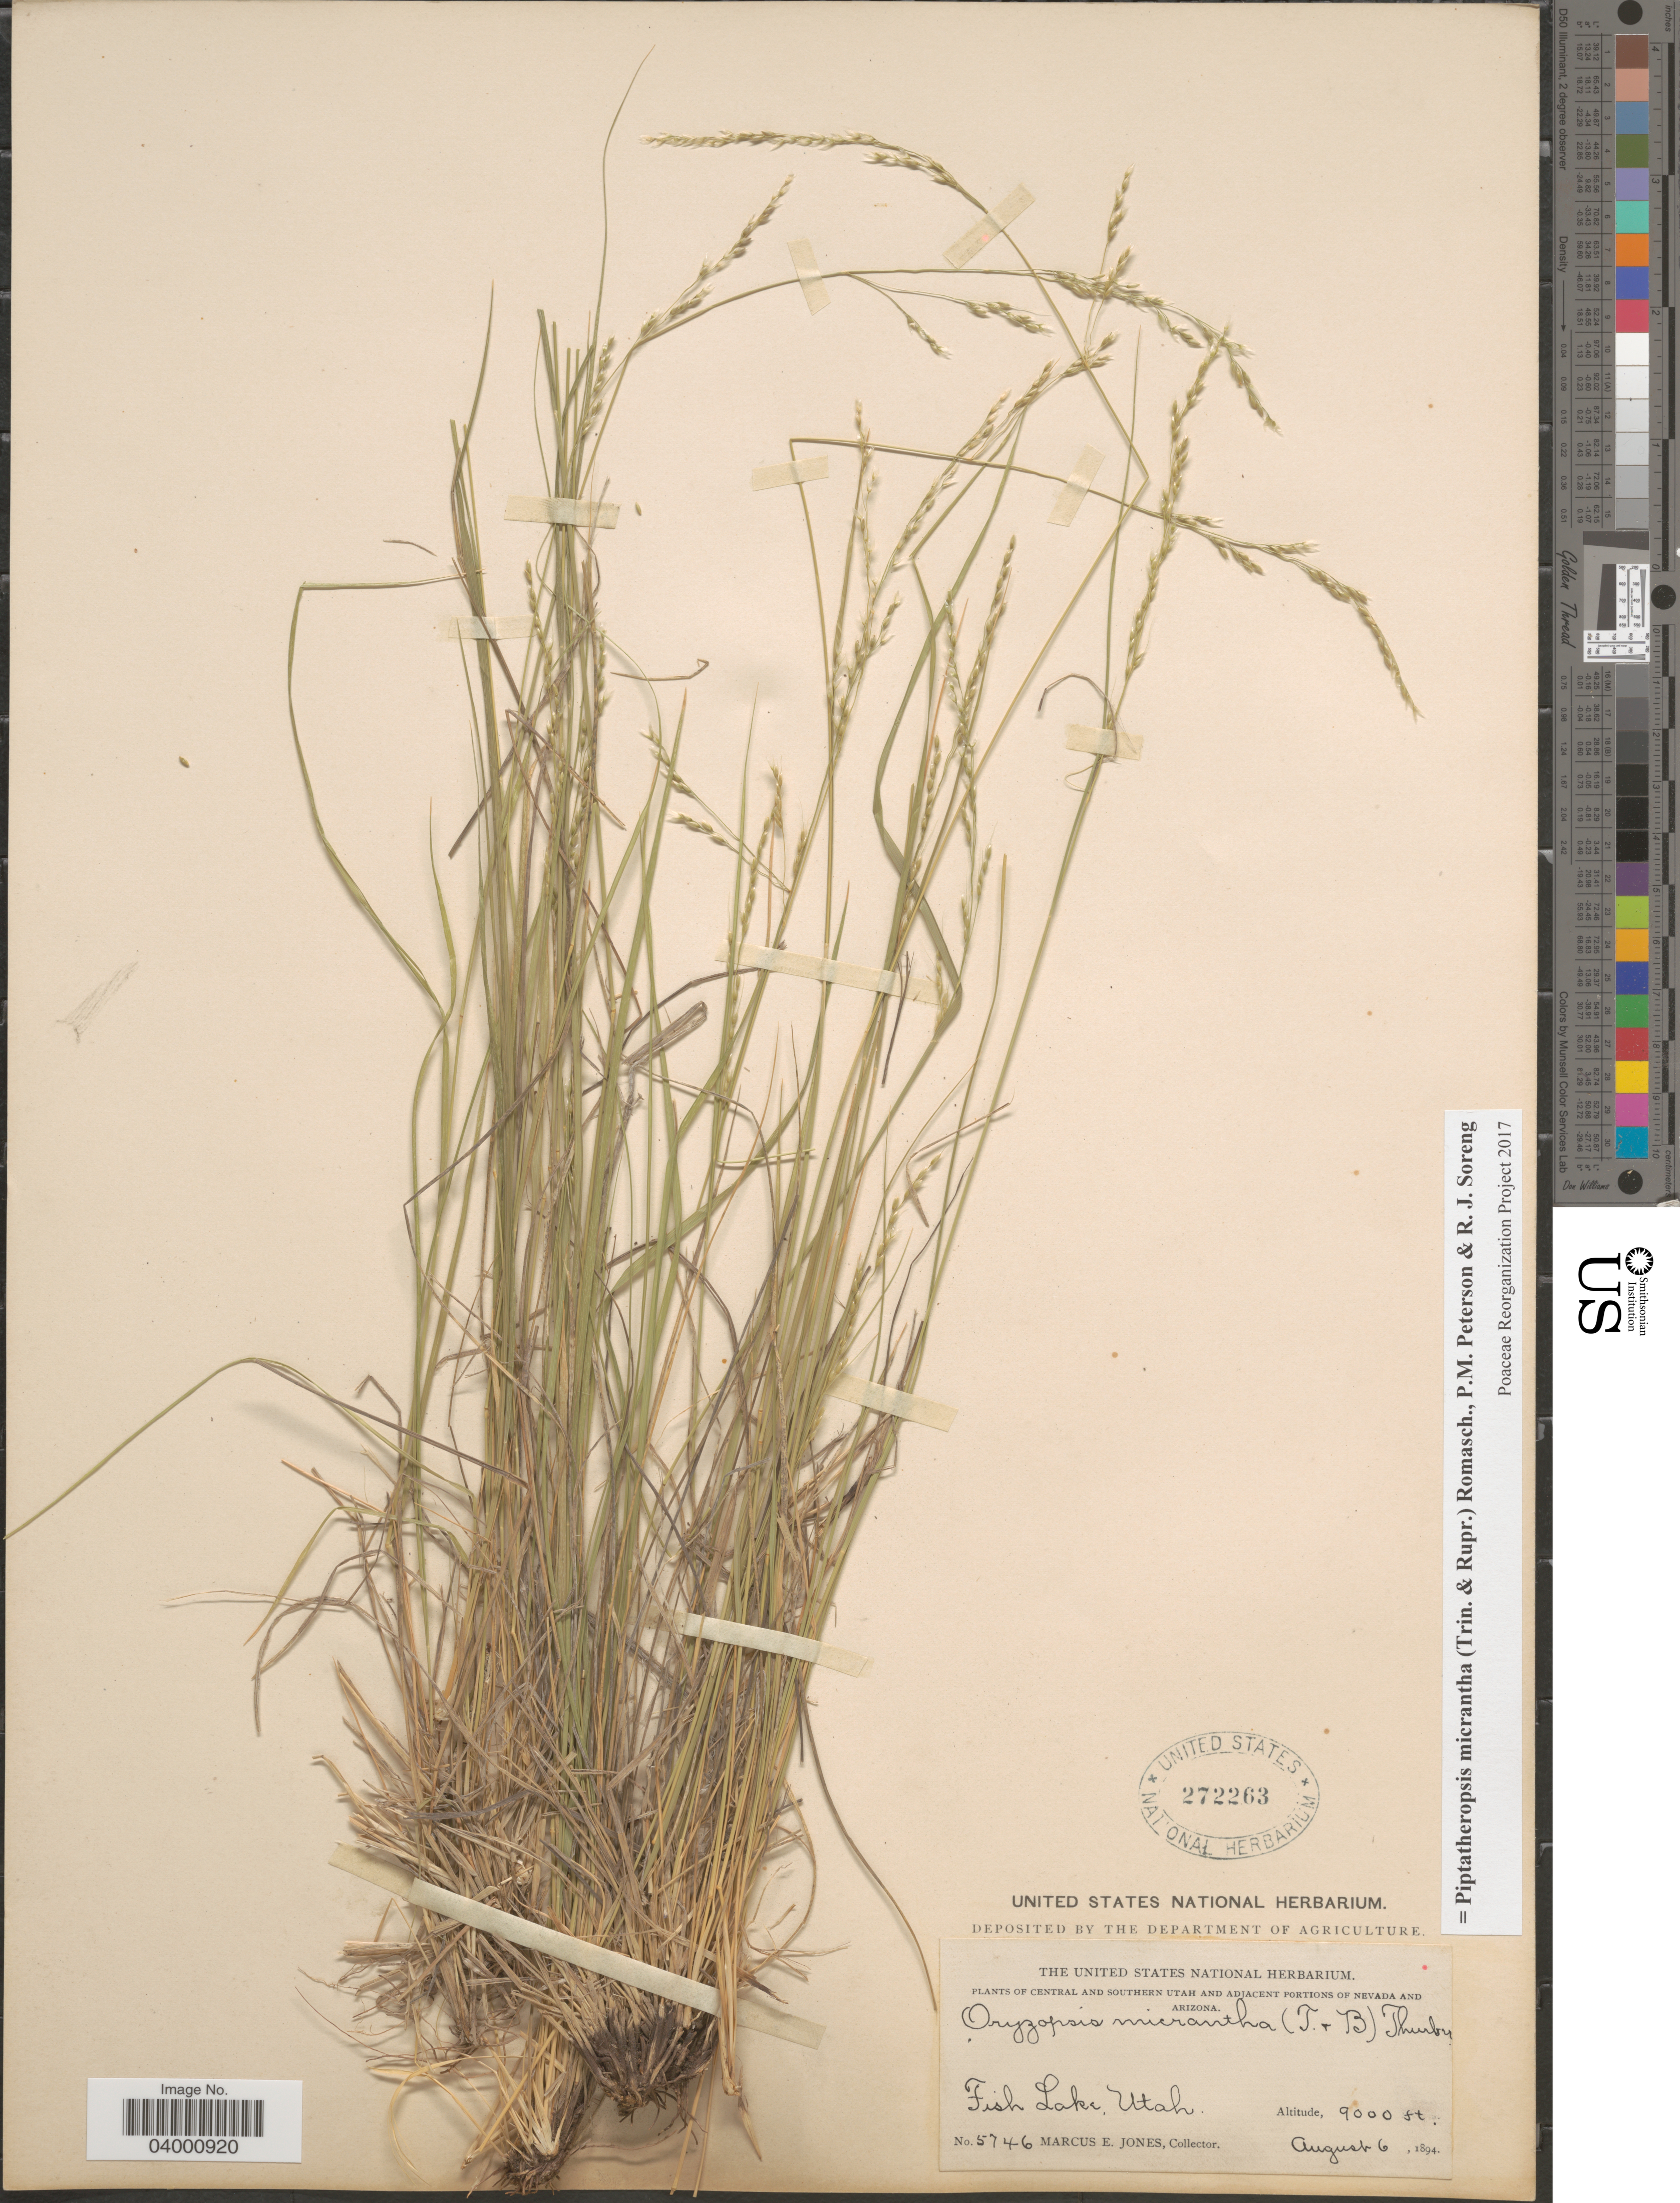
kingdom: Plantae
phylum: Tracheophyta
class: Liliopsida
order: Poales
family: Poaceae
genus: Piptatheropsis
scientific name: Piptatheropsis micrantha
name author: (Trin. & Rupr.) Romasch.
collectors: M. E. Jones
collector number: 5746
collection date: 1894-08-06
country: United States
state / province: Utah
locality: Central and Southern Utah. Fish Lake.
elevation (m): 2743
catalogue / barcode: US 272263